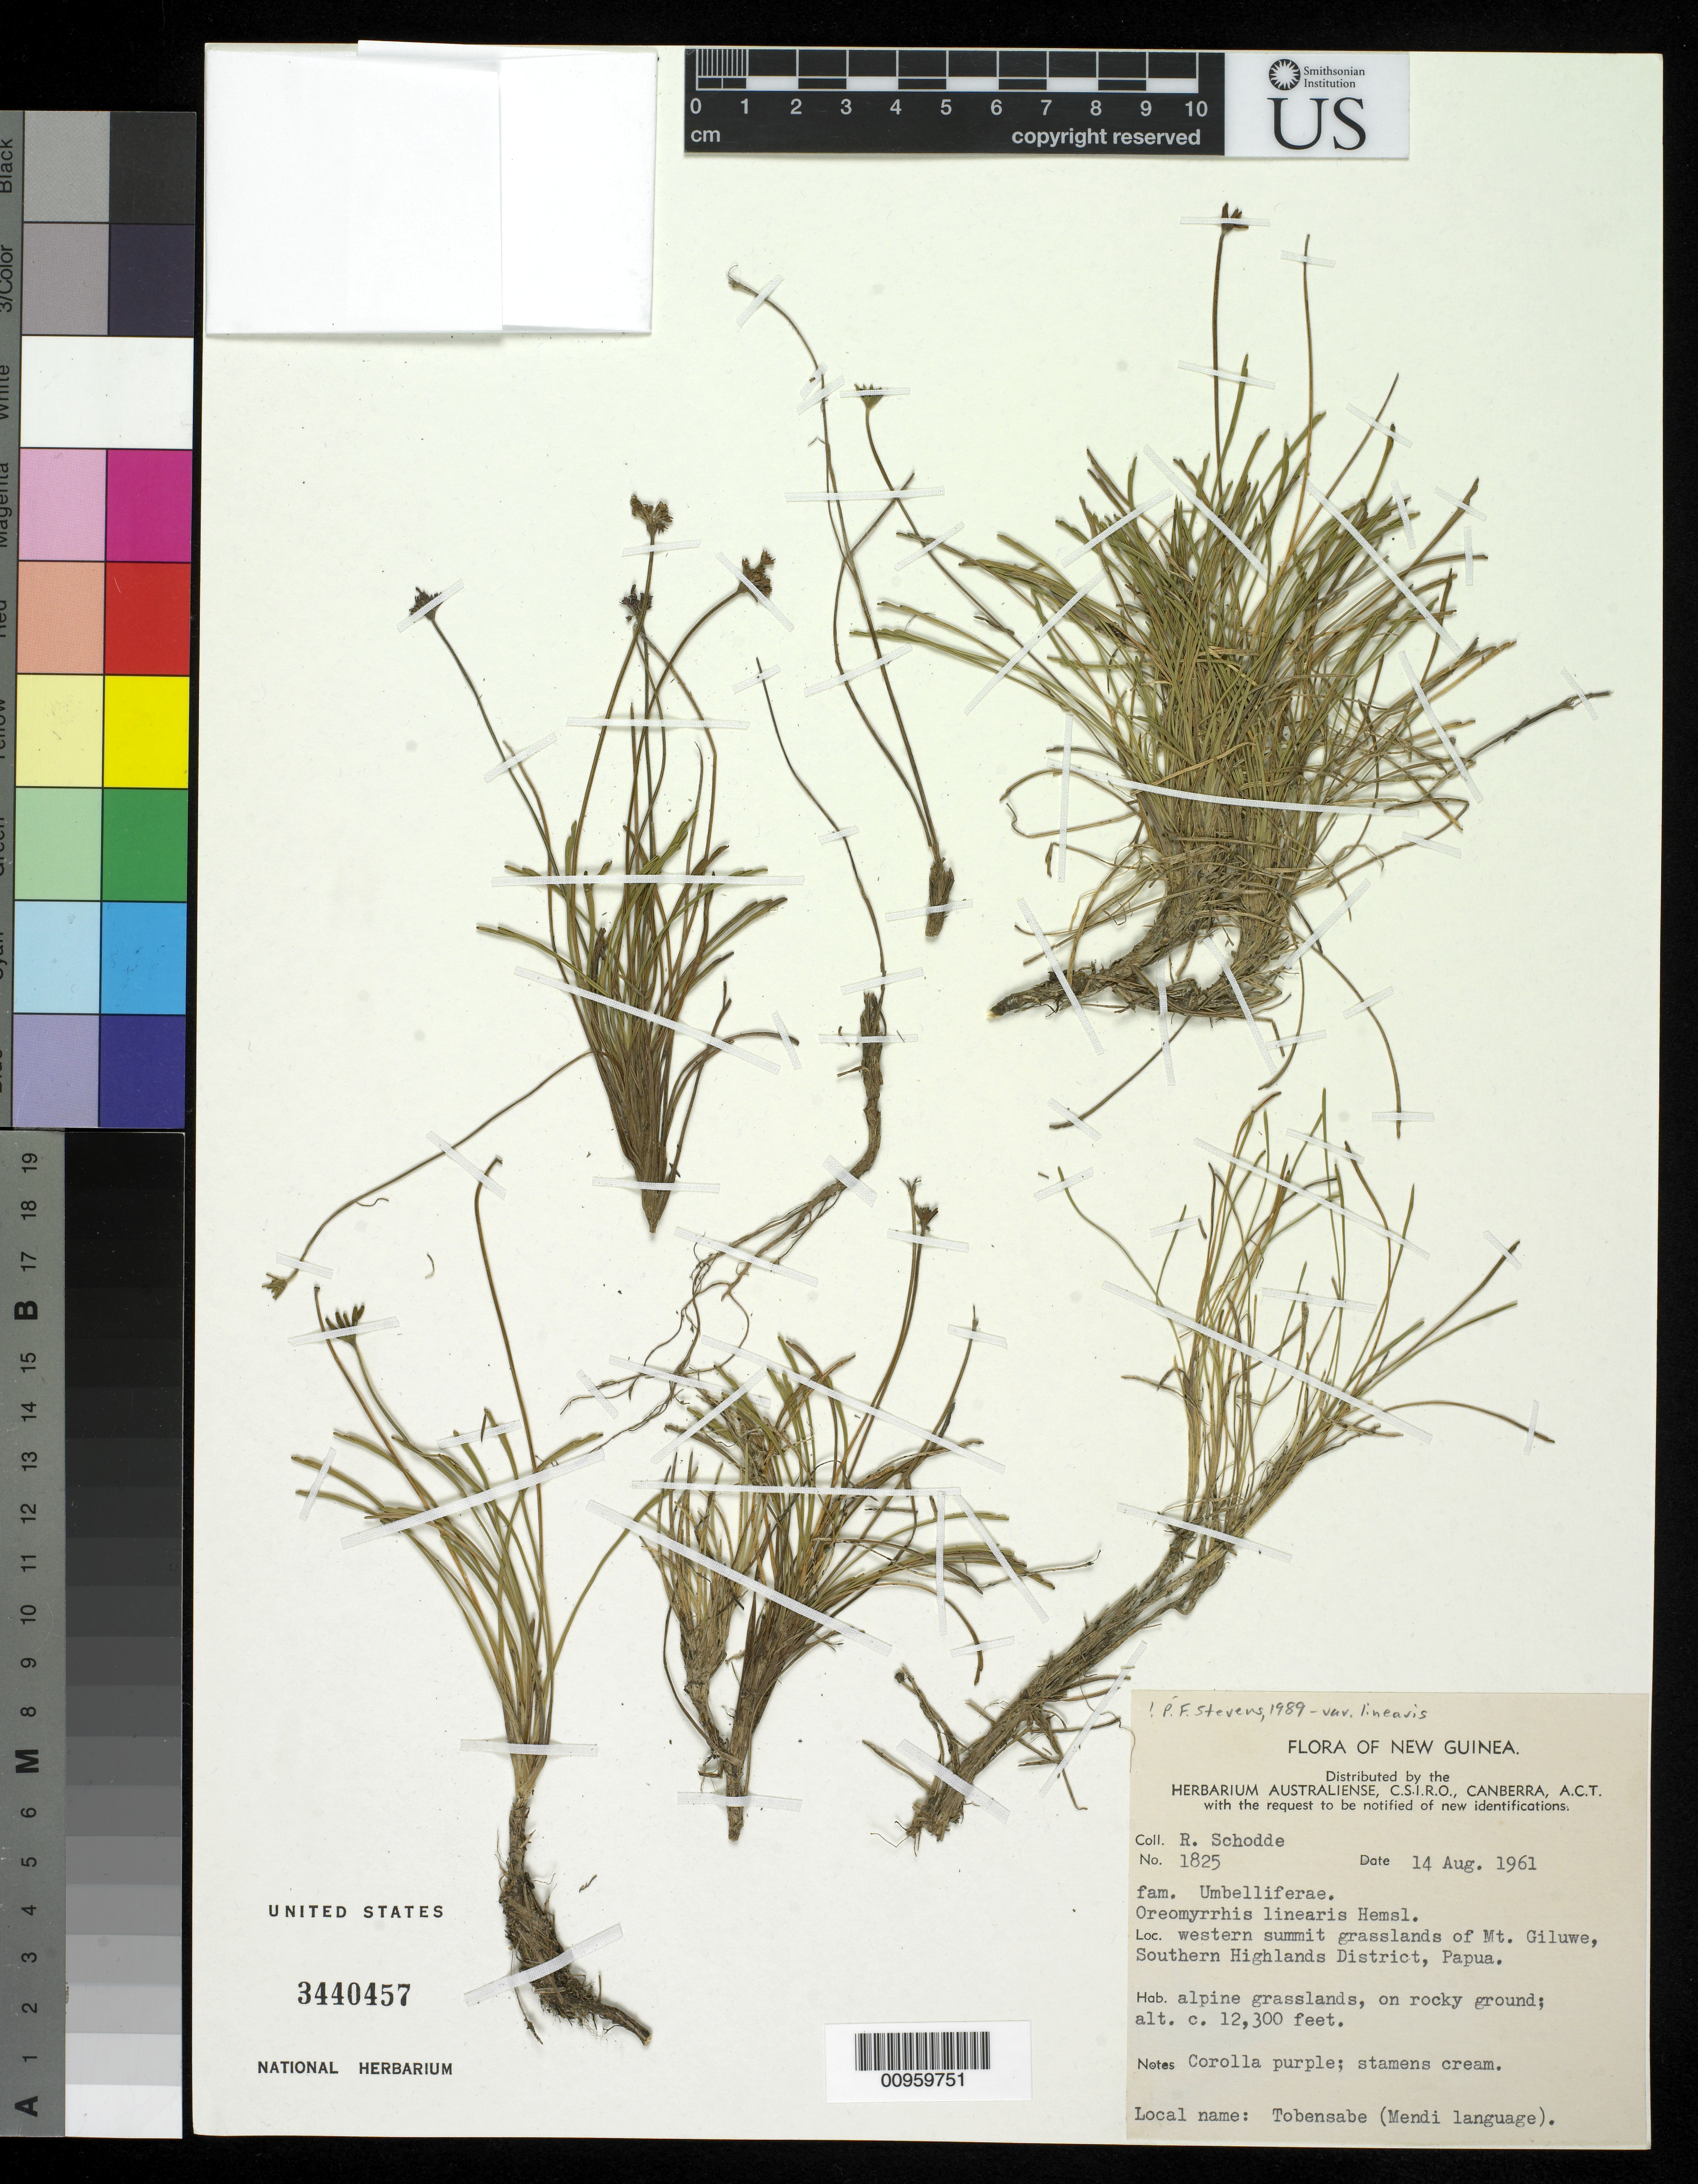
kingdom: Plantae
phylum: Tracheophyta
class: Magnoliopsida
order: Apiales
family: Apiaceae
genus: Oreomyrrhis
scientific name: Oreomyrrhis linearis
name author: Hemsl.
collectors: R. Schodde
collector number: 1825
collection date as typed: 14 Aug 1961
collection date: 1961-08-14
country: Papua New Guinea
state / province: Southern Highlands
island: New Guinea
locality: Western summit grasslands of Mt. Giluwe.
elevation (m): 3749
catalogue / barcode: US 3440457